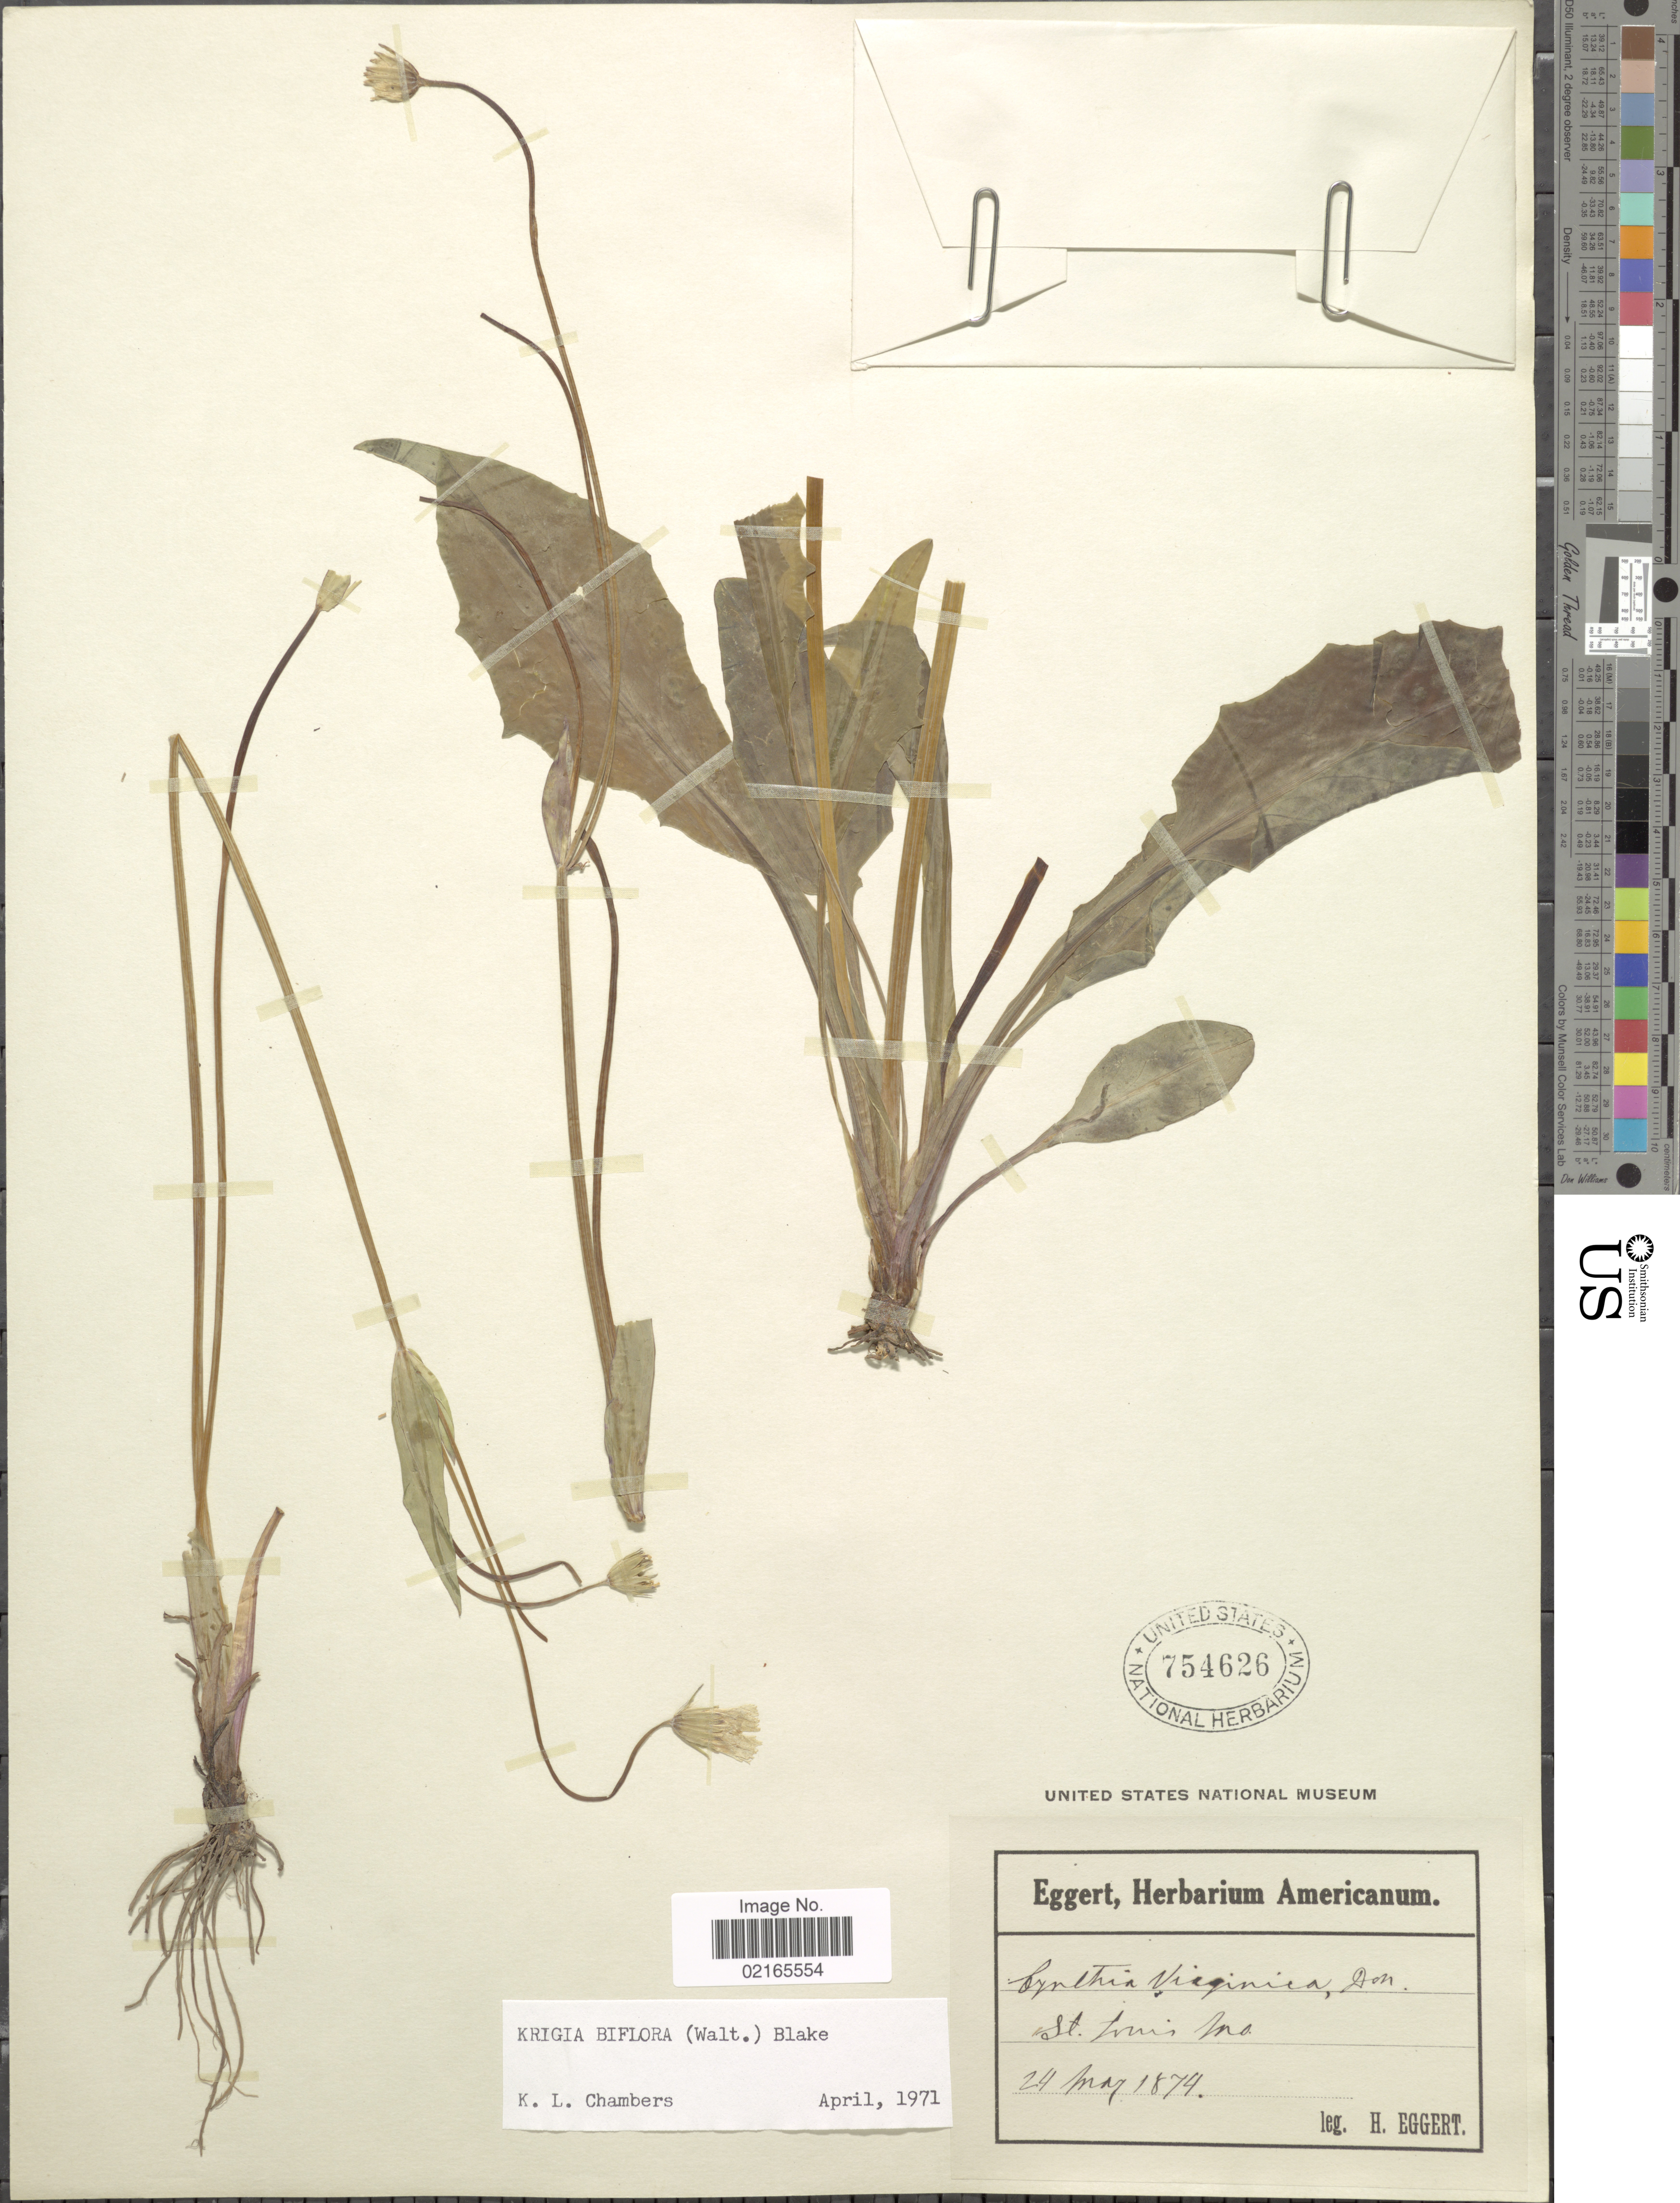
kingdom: Plantae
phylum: Tracheophyta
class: Magnoliopsida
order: Asterales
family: Asteraceae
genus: Krigia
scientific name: Krigia biflora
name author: (Walter) S.F. Blake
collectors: H. Eggert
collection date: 1874-05-24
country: United States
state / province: Missouri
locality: St. Louis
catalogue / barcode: US 754626